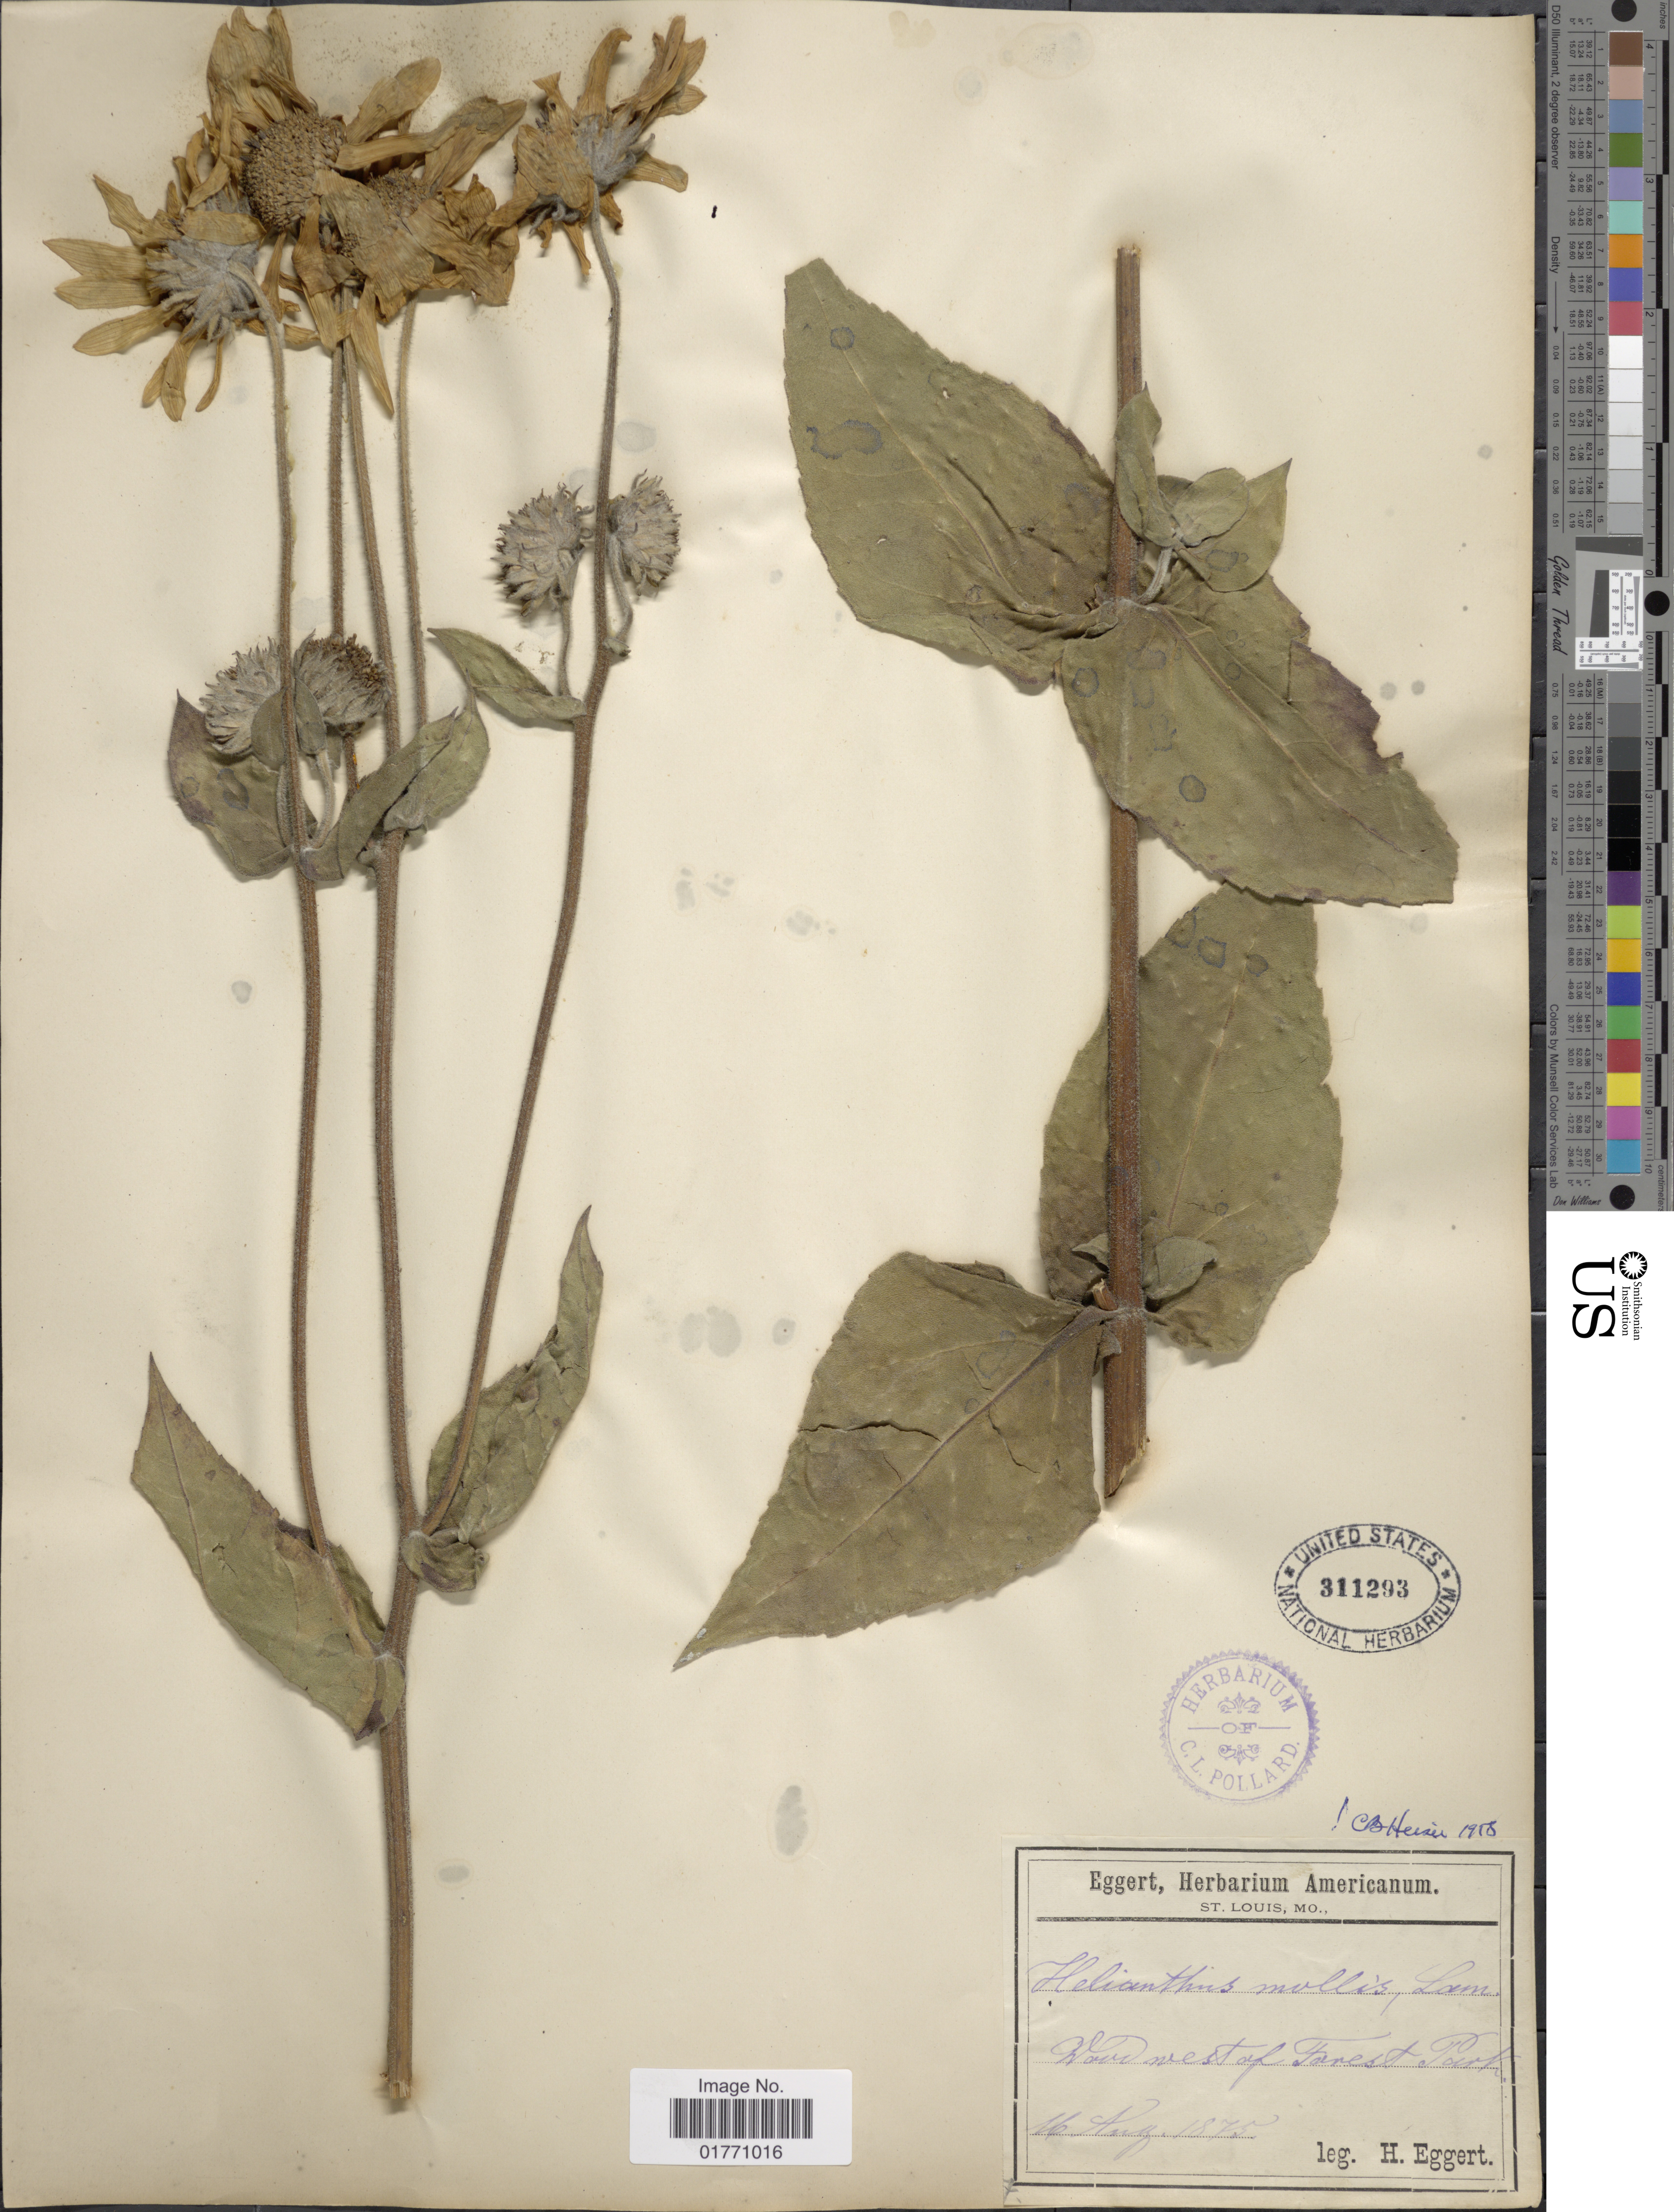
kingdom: Plantae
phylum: Tracheophyta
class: Magnoliopsida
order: Asterales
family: Asteraceae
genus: Helianthus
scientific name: Helianthus mollis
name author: Lam.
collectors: H. Eggert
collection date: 1875-08-16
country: United States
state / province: Illinois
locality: Wood west of Forest Park.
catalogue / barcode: US 311293